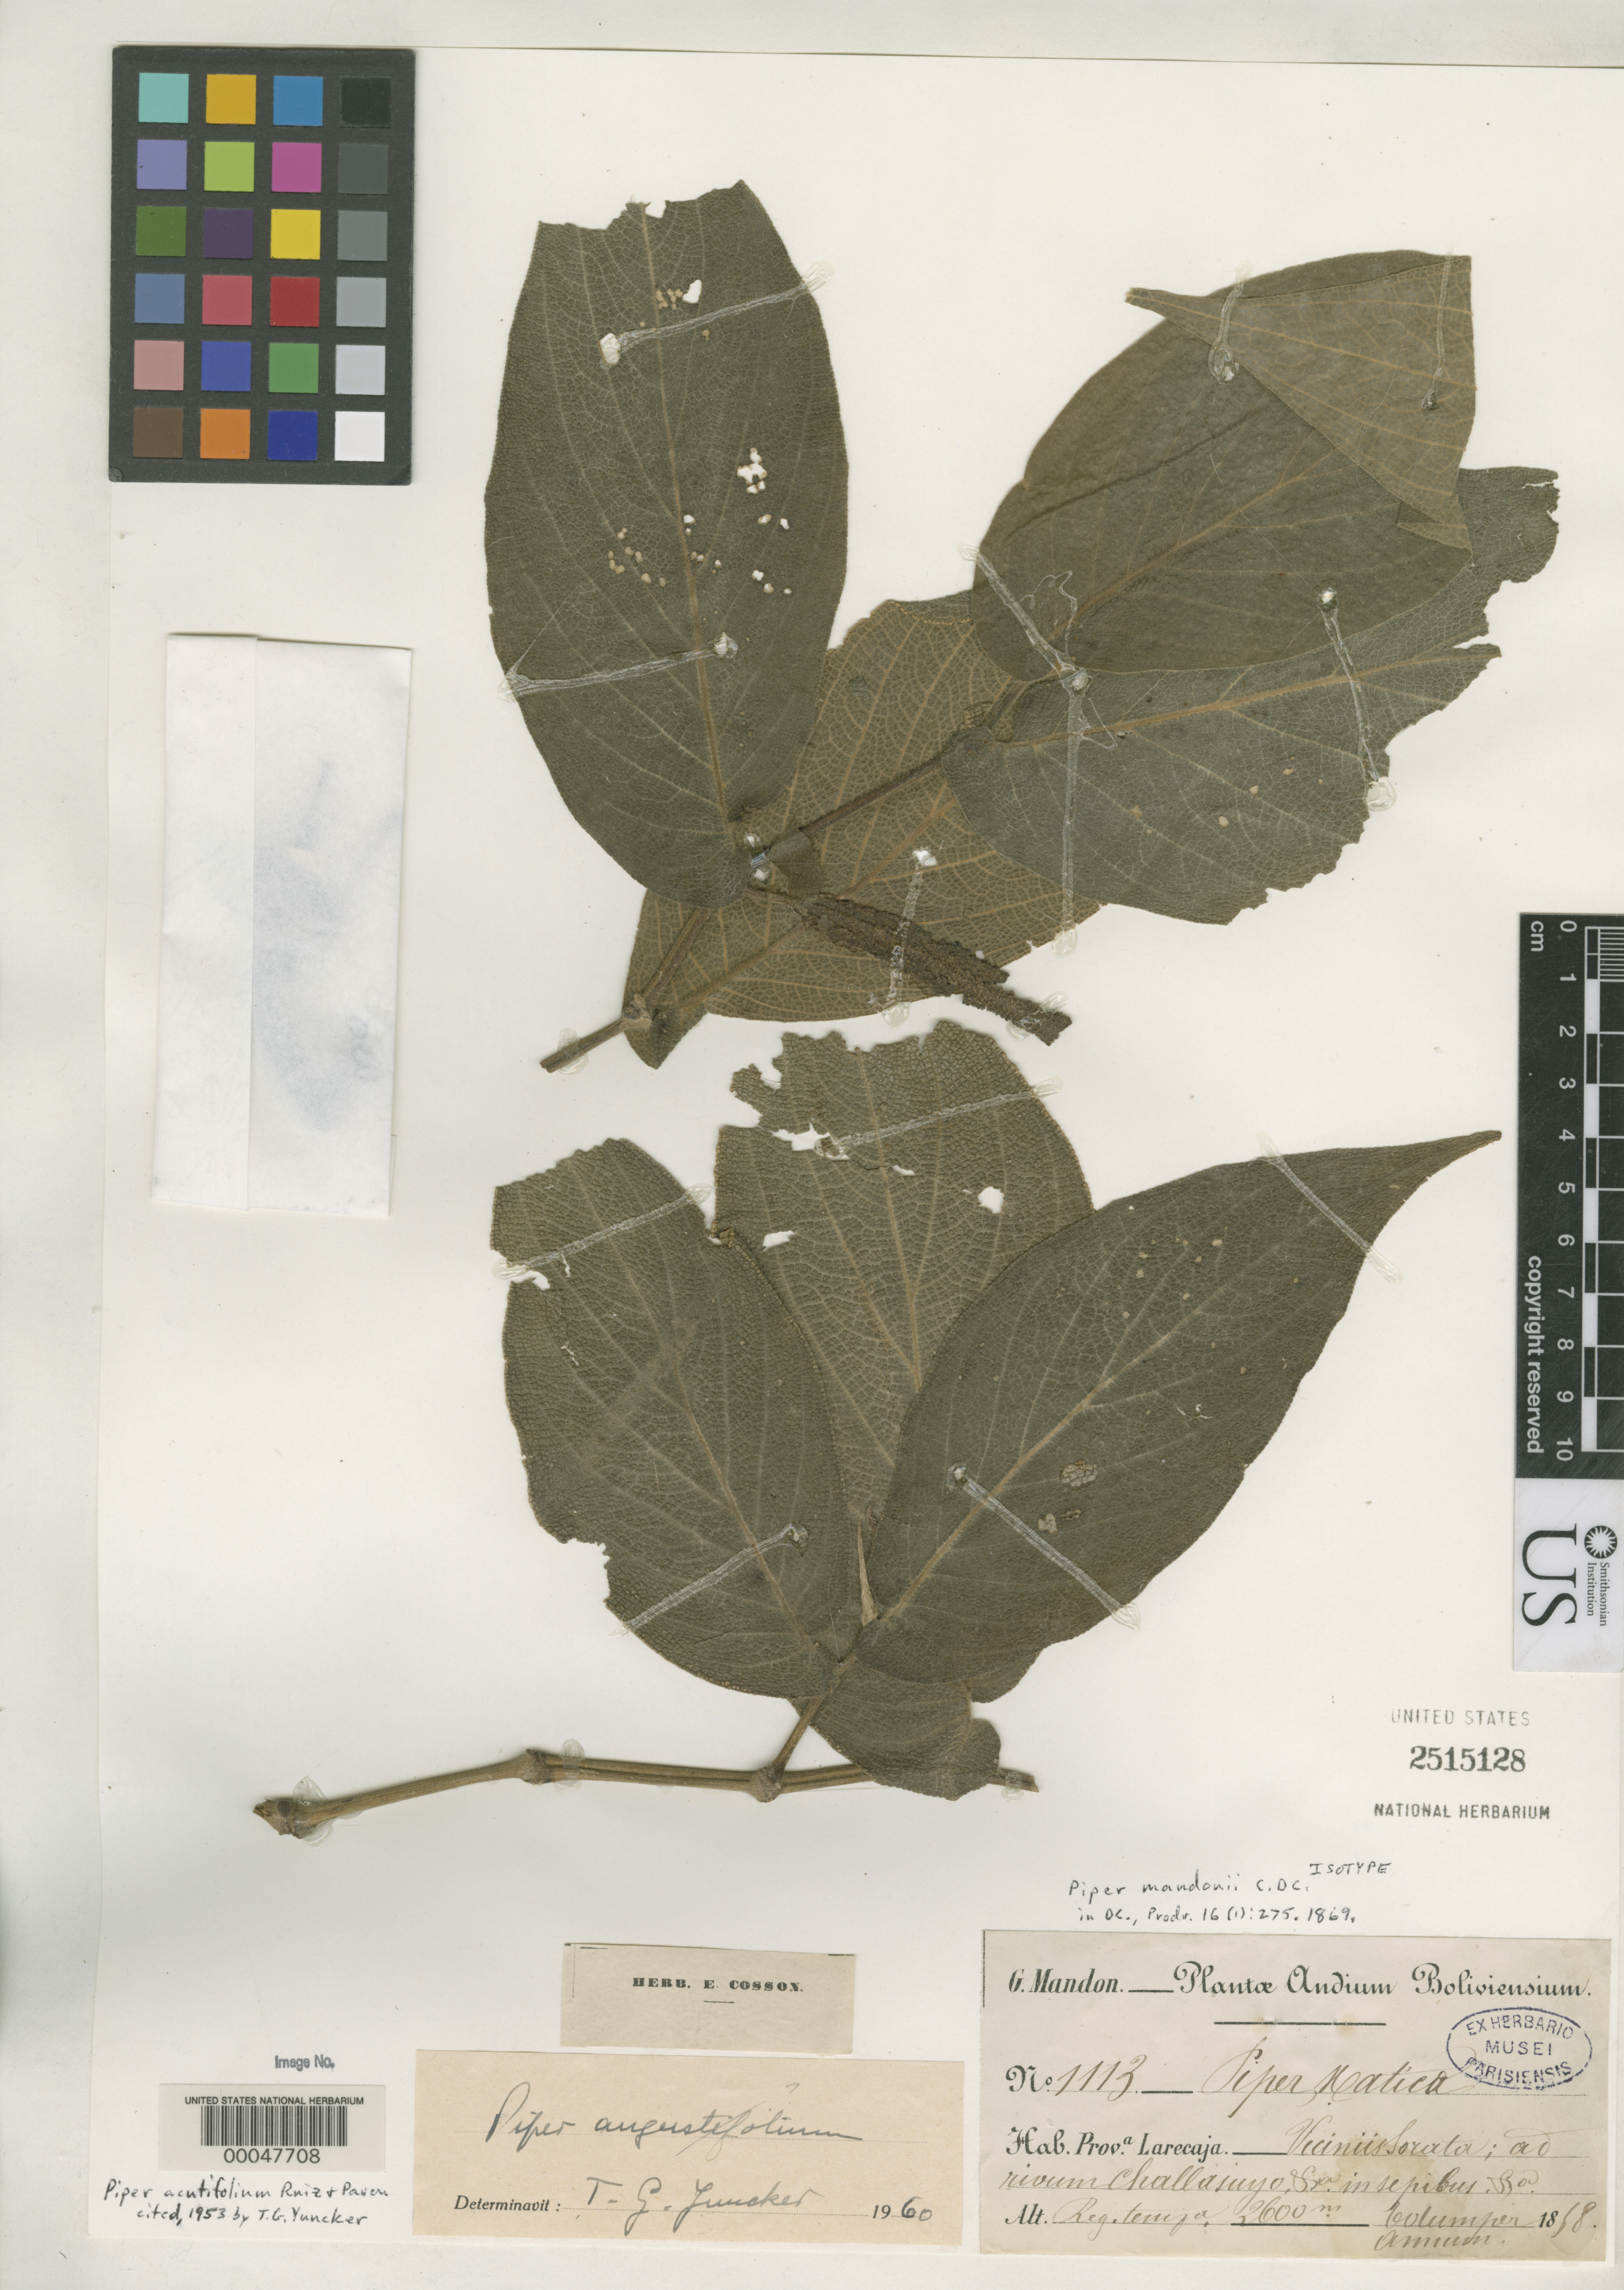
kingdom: Plantae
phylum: Tracheophyta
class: Magnoliopsida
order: Piperales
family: Piperaceae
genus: Piper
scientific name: Piper mandonii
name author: C. DC. in DC.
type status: Isotype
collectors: G. Mandon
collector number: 1113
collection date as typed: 1868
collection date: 1868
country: Bolivia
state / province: La Paz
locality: Vicinity of Sorata.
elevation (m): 2600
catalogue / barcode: US 2515128